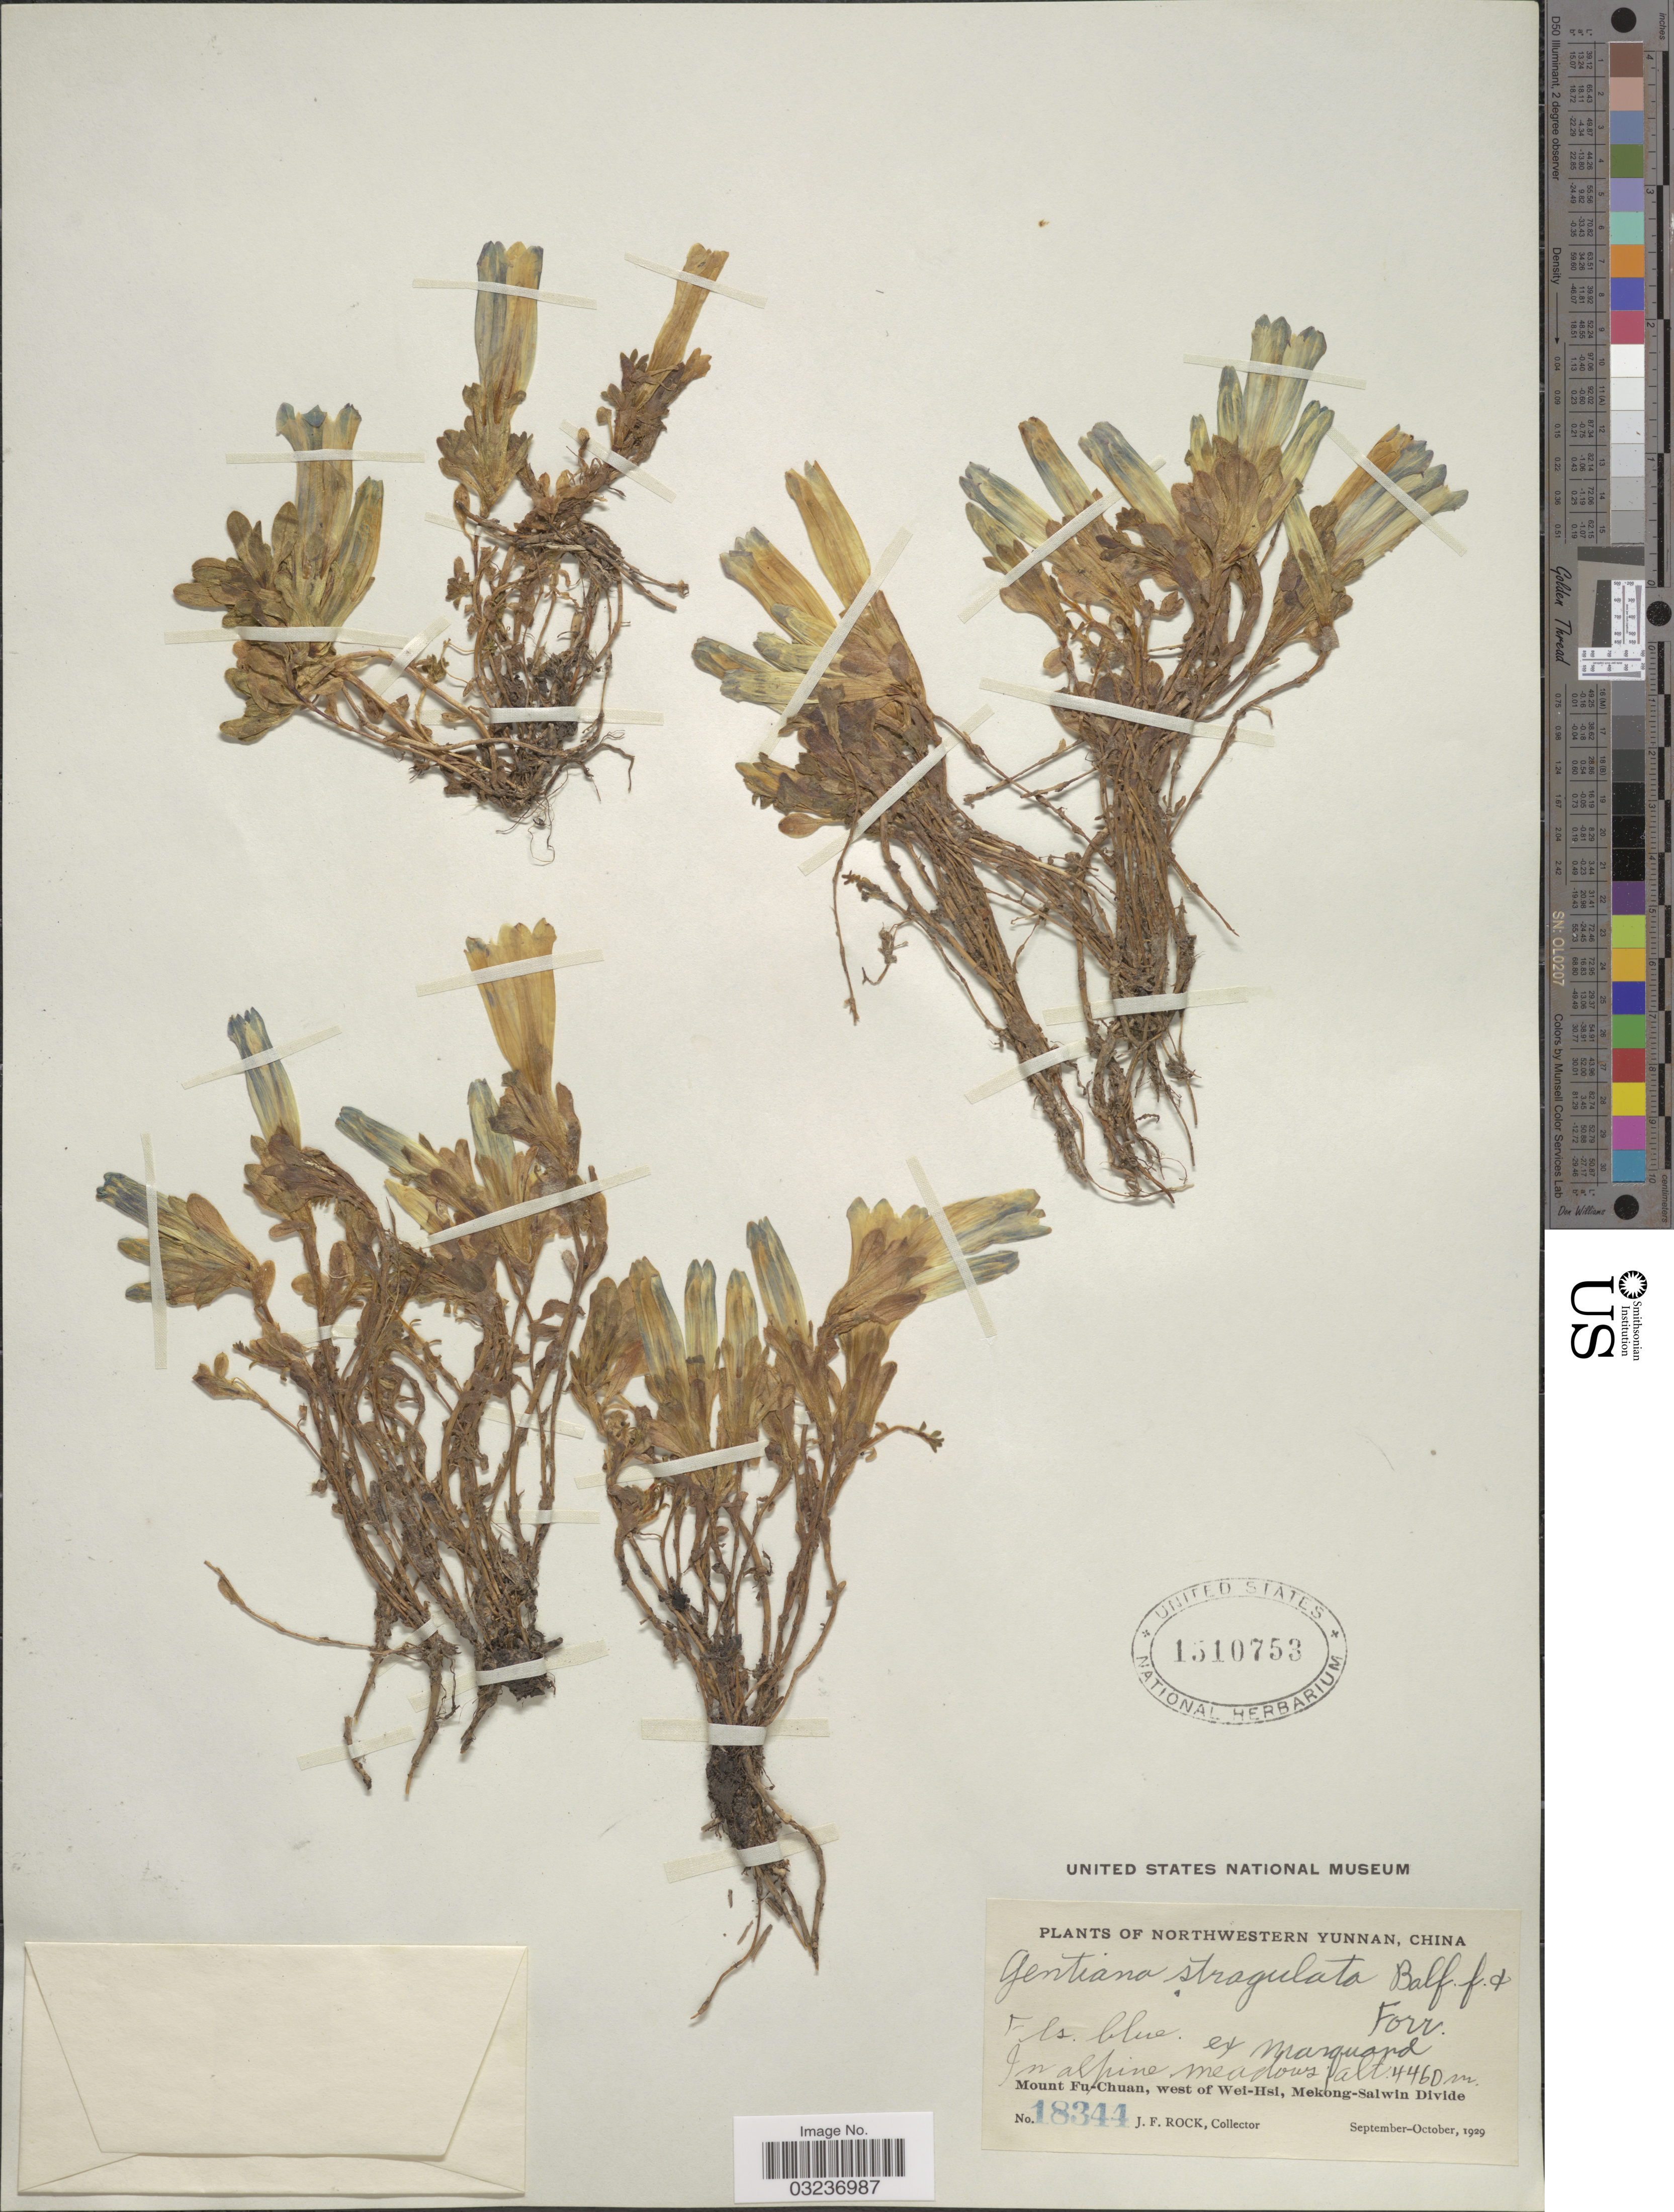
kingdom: Plantae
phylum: Tracheophyta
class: Magnoliopsida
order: Gentianales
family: Gentianaceae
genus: Gentiana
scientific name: Gentiana stragulata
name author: Balf. f. & Forrest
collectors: J. Rock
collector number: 18344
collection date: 1929-09/1929-10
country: China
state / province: Yunnan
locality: Northwestern Yunnan, China, Mount Fu-Chuan, west of Wei-Hsi, Mekong-Salwin Divide.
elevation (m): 4460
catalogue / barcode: US 1510753